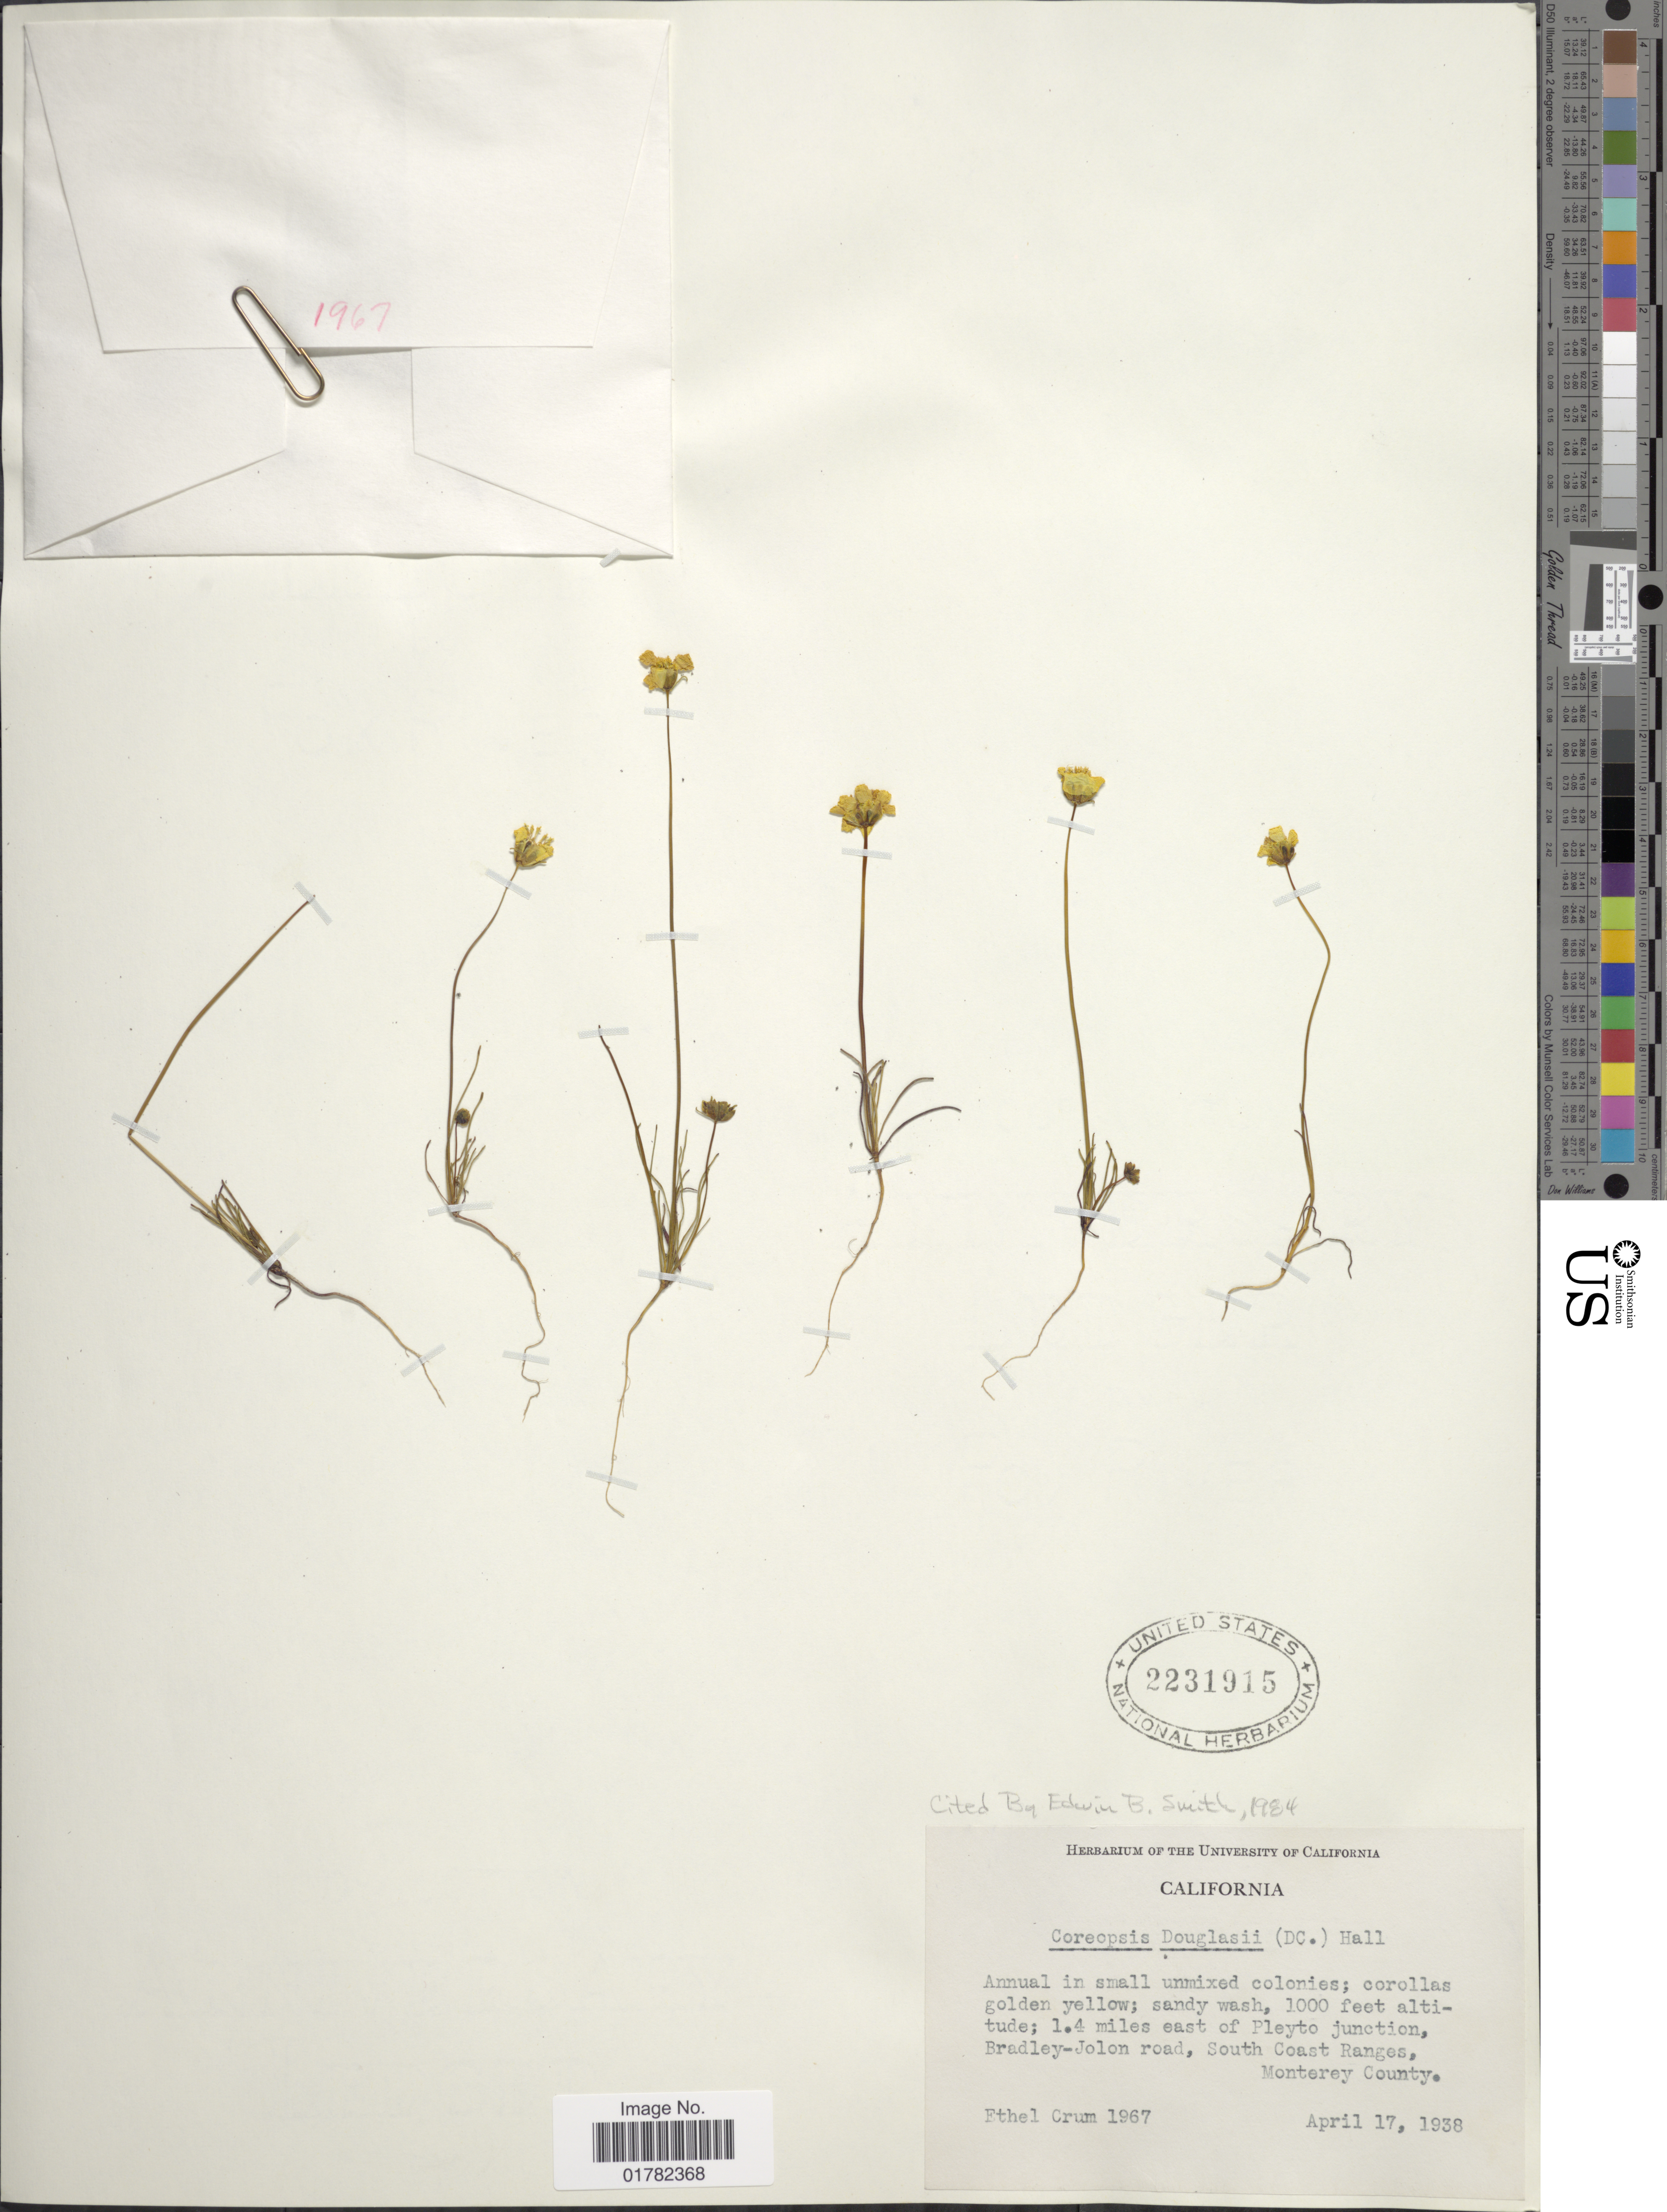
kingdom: Plantae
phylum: Tracheophyta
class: Magnoliopsida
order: Asterales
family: Asteraceae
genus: Coreopsis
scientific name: Coreopsis douglasii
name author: (DC.) H.M. Hall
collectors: E. K. Crum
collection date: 1938-04-17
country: United States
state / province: California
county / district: Monterey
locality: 1.4 miles east of Pleyto junction Bradley-Jolon road, South Coast Ranges, Monterey County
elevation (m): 305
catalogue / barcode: US 2231915